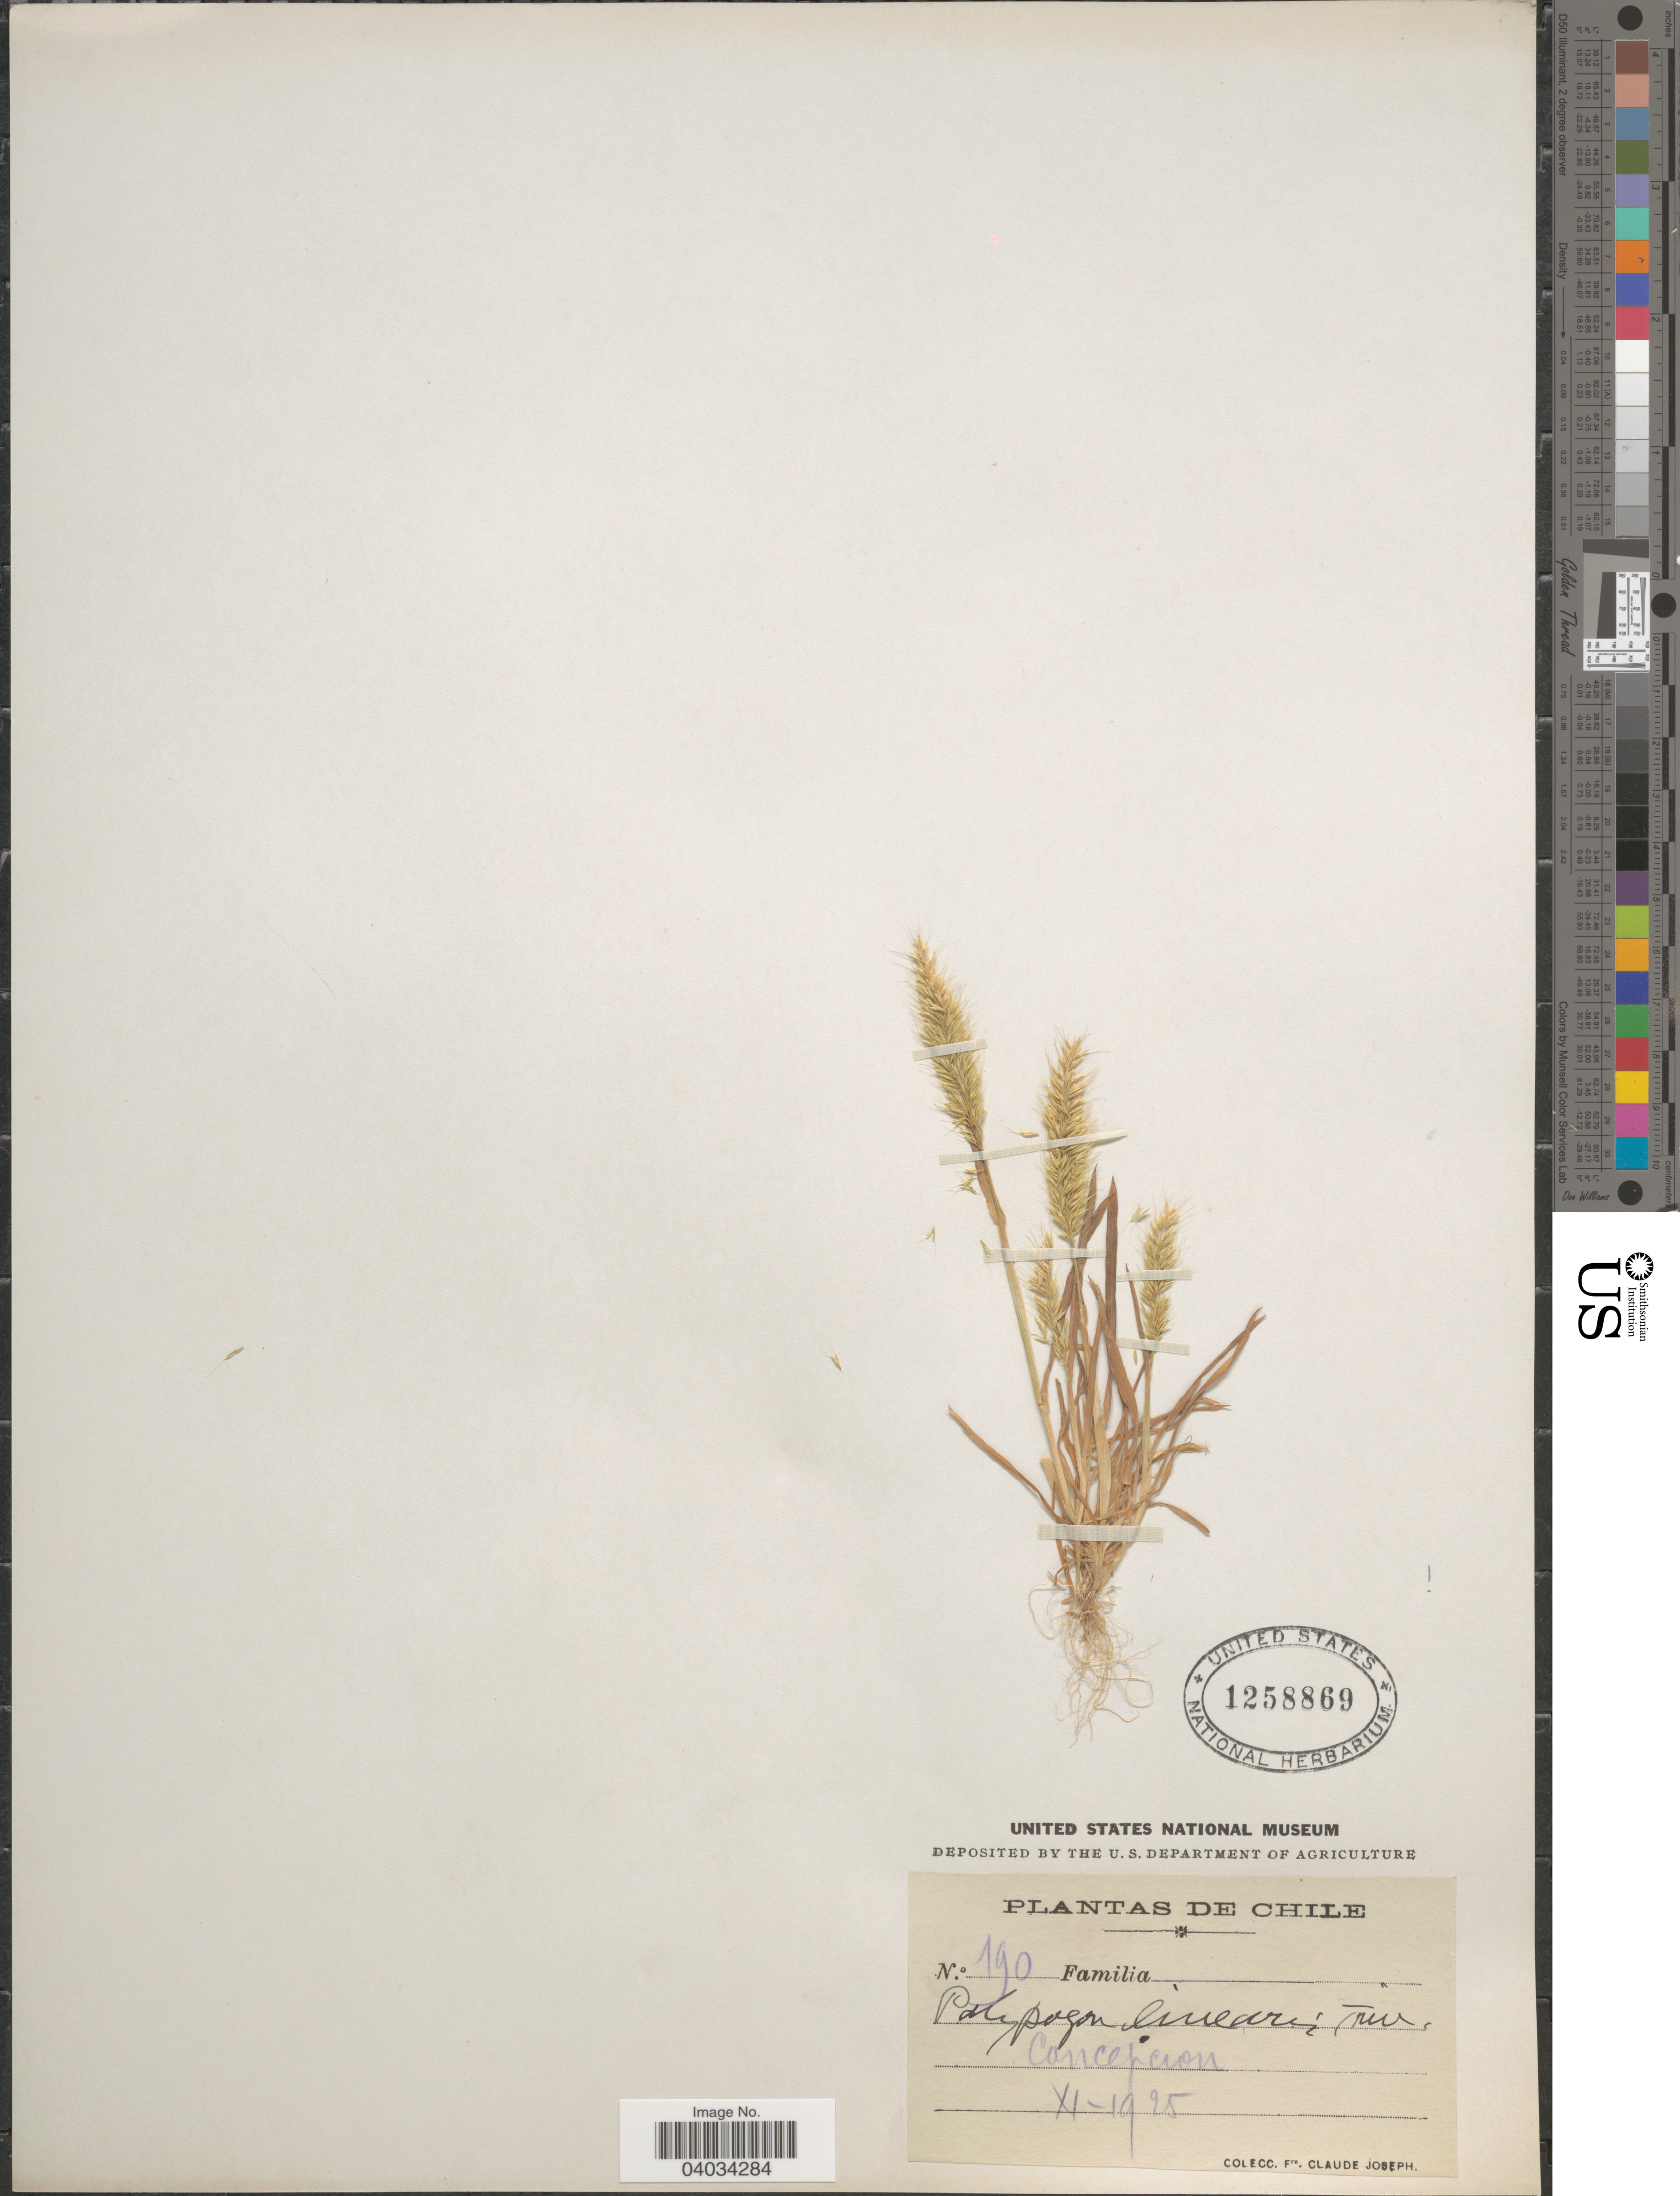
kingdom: Plantae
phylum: Tracheophyta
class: Liliopsida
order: Poales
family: Poaceae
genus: Polypogon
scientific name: Polypogon linearis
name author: Trin.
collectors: Bro. Claude-Joseph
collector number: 190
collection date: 1925-11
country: Chile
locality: Concepcion.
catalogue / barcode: US 1258869